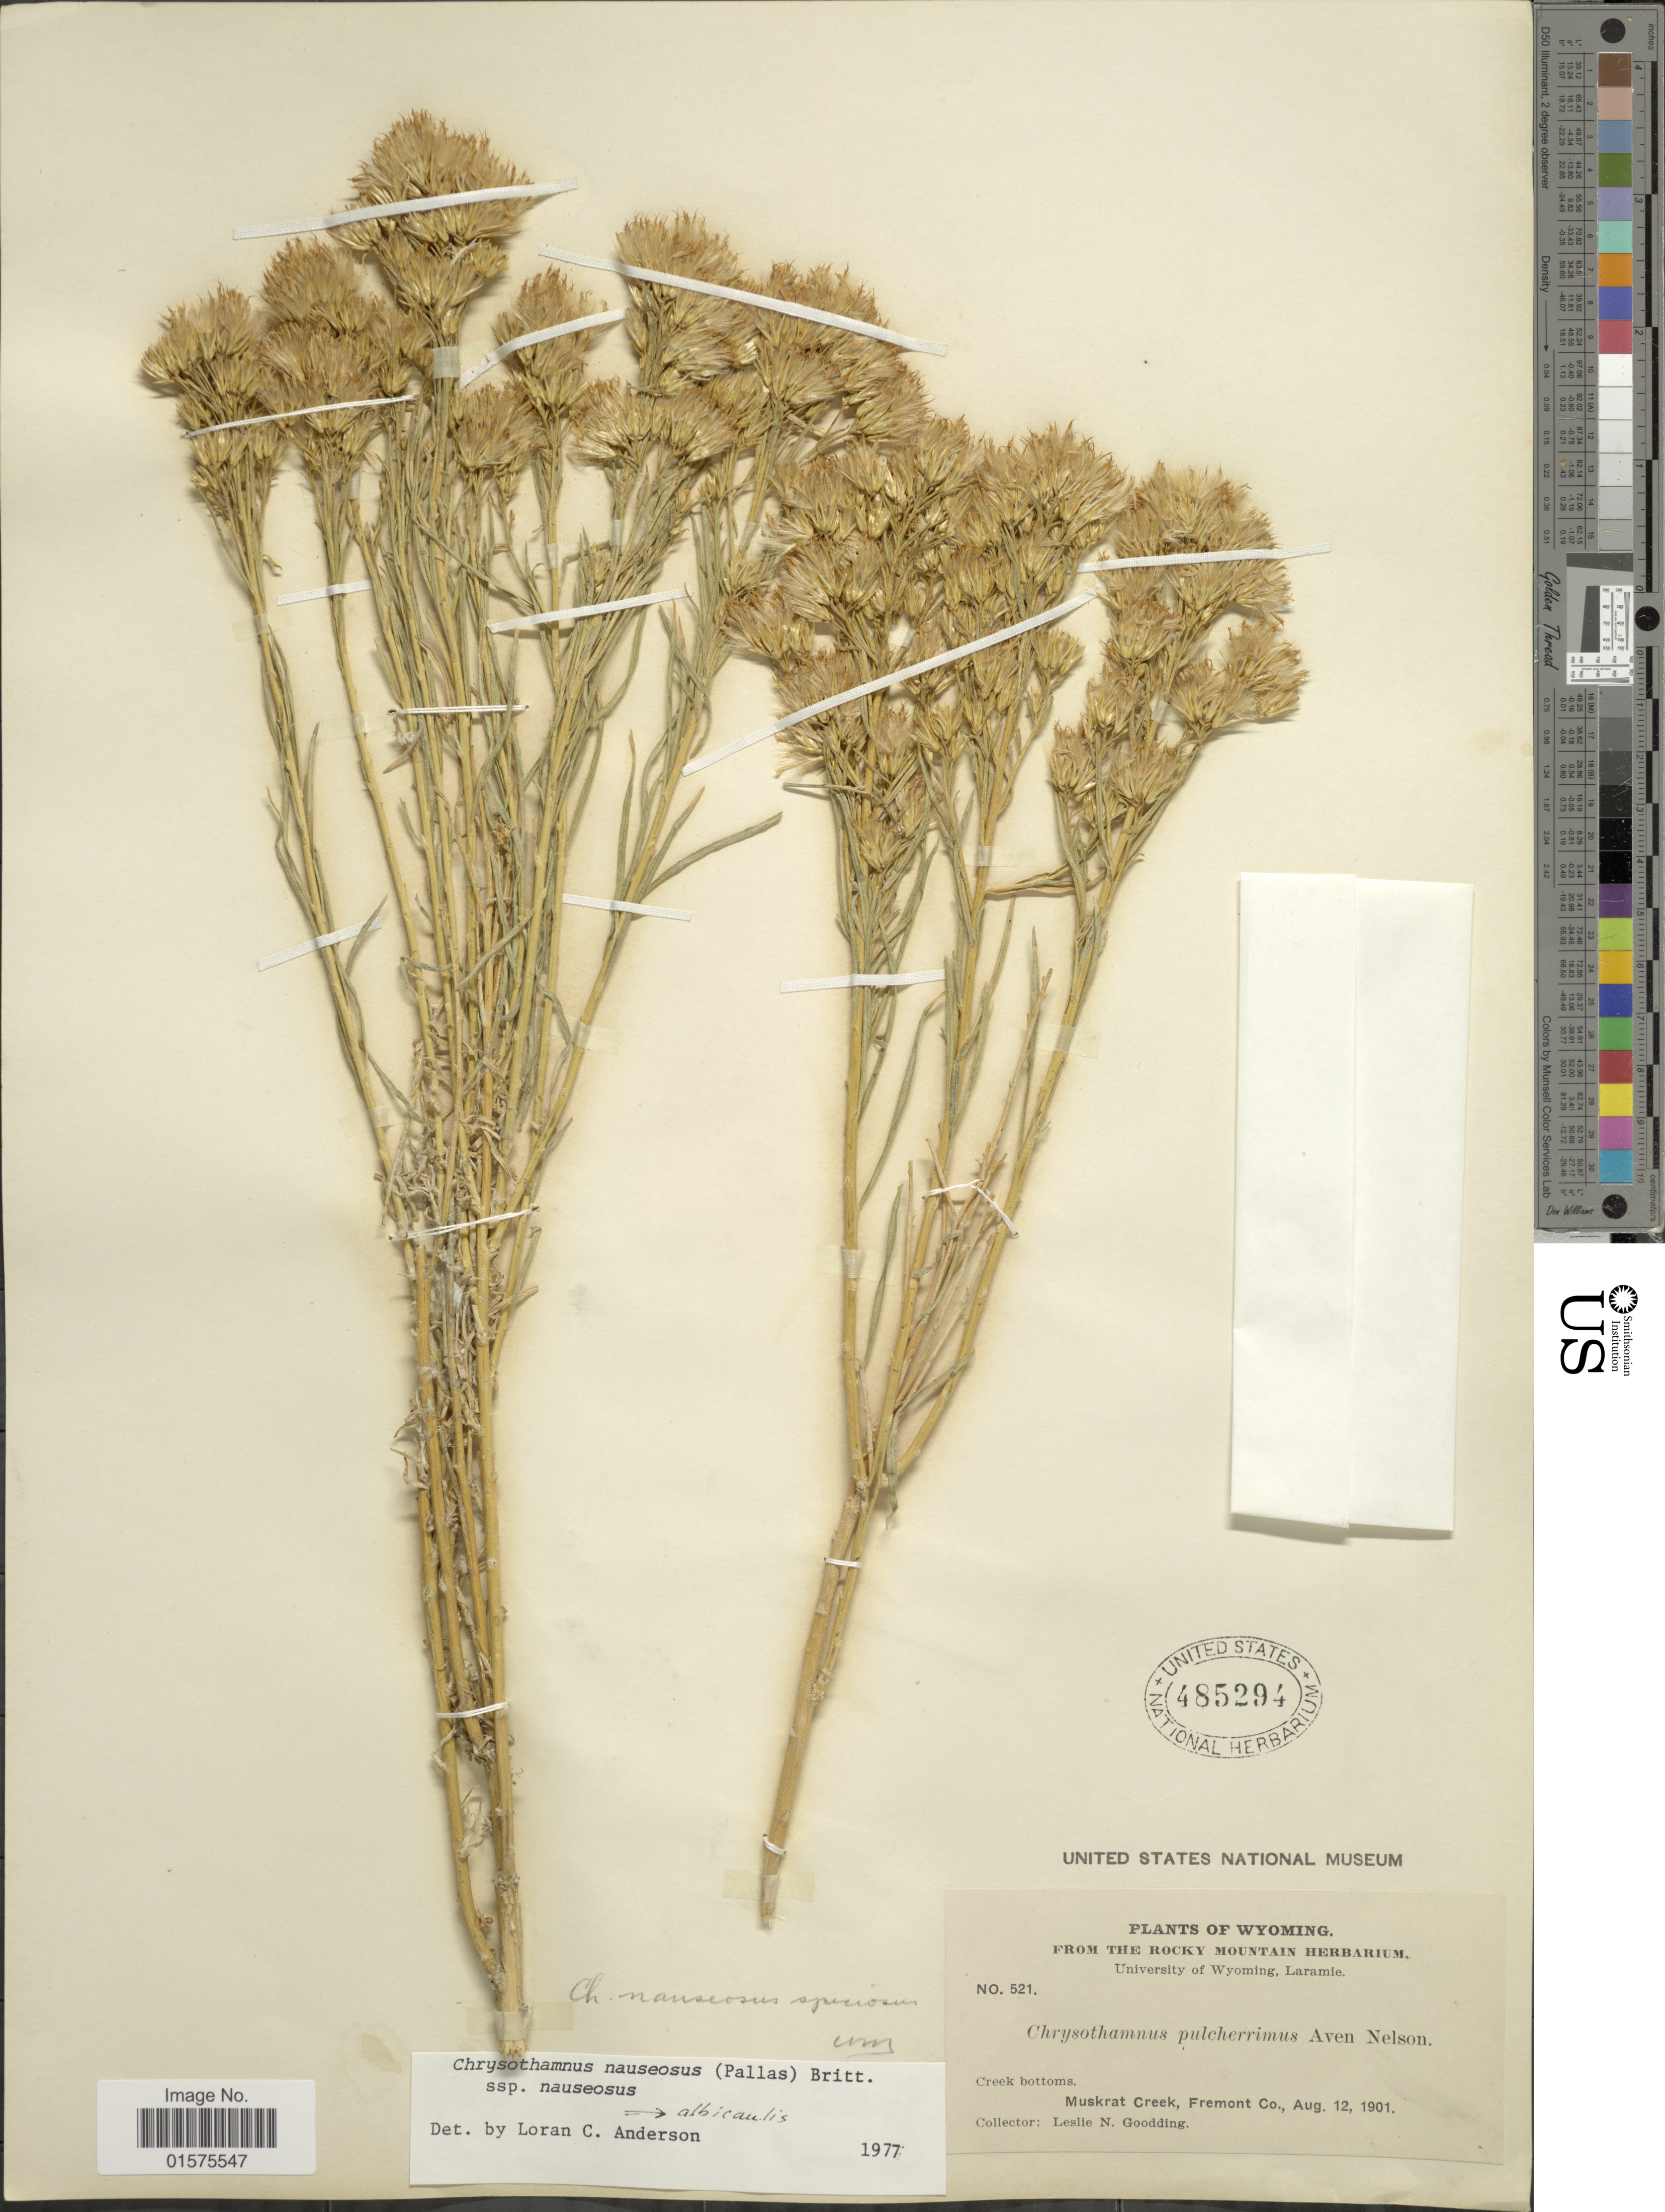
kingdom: Plantae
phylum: Tracheophyta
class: Magnoliopsida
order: Asterales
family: Asteraceae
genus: Ericameria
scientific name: Ericameria nauseosa var. nauseosa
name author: (Pall. ex Pursh) G.L. Nesom & G.I. Baird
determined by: Urbatsch, Lowell E., Curator (LSU), Louisiana State University (UNITED STATES)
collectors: L. N. Goodding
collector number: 521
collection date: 1901-08-12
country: United States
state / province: Wyoming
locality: Muskrat Creek, Fremont Co.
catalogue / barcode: US 485294